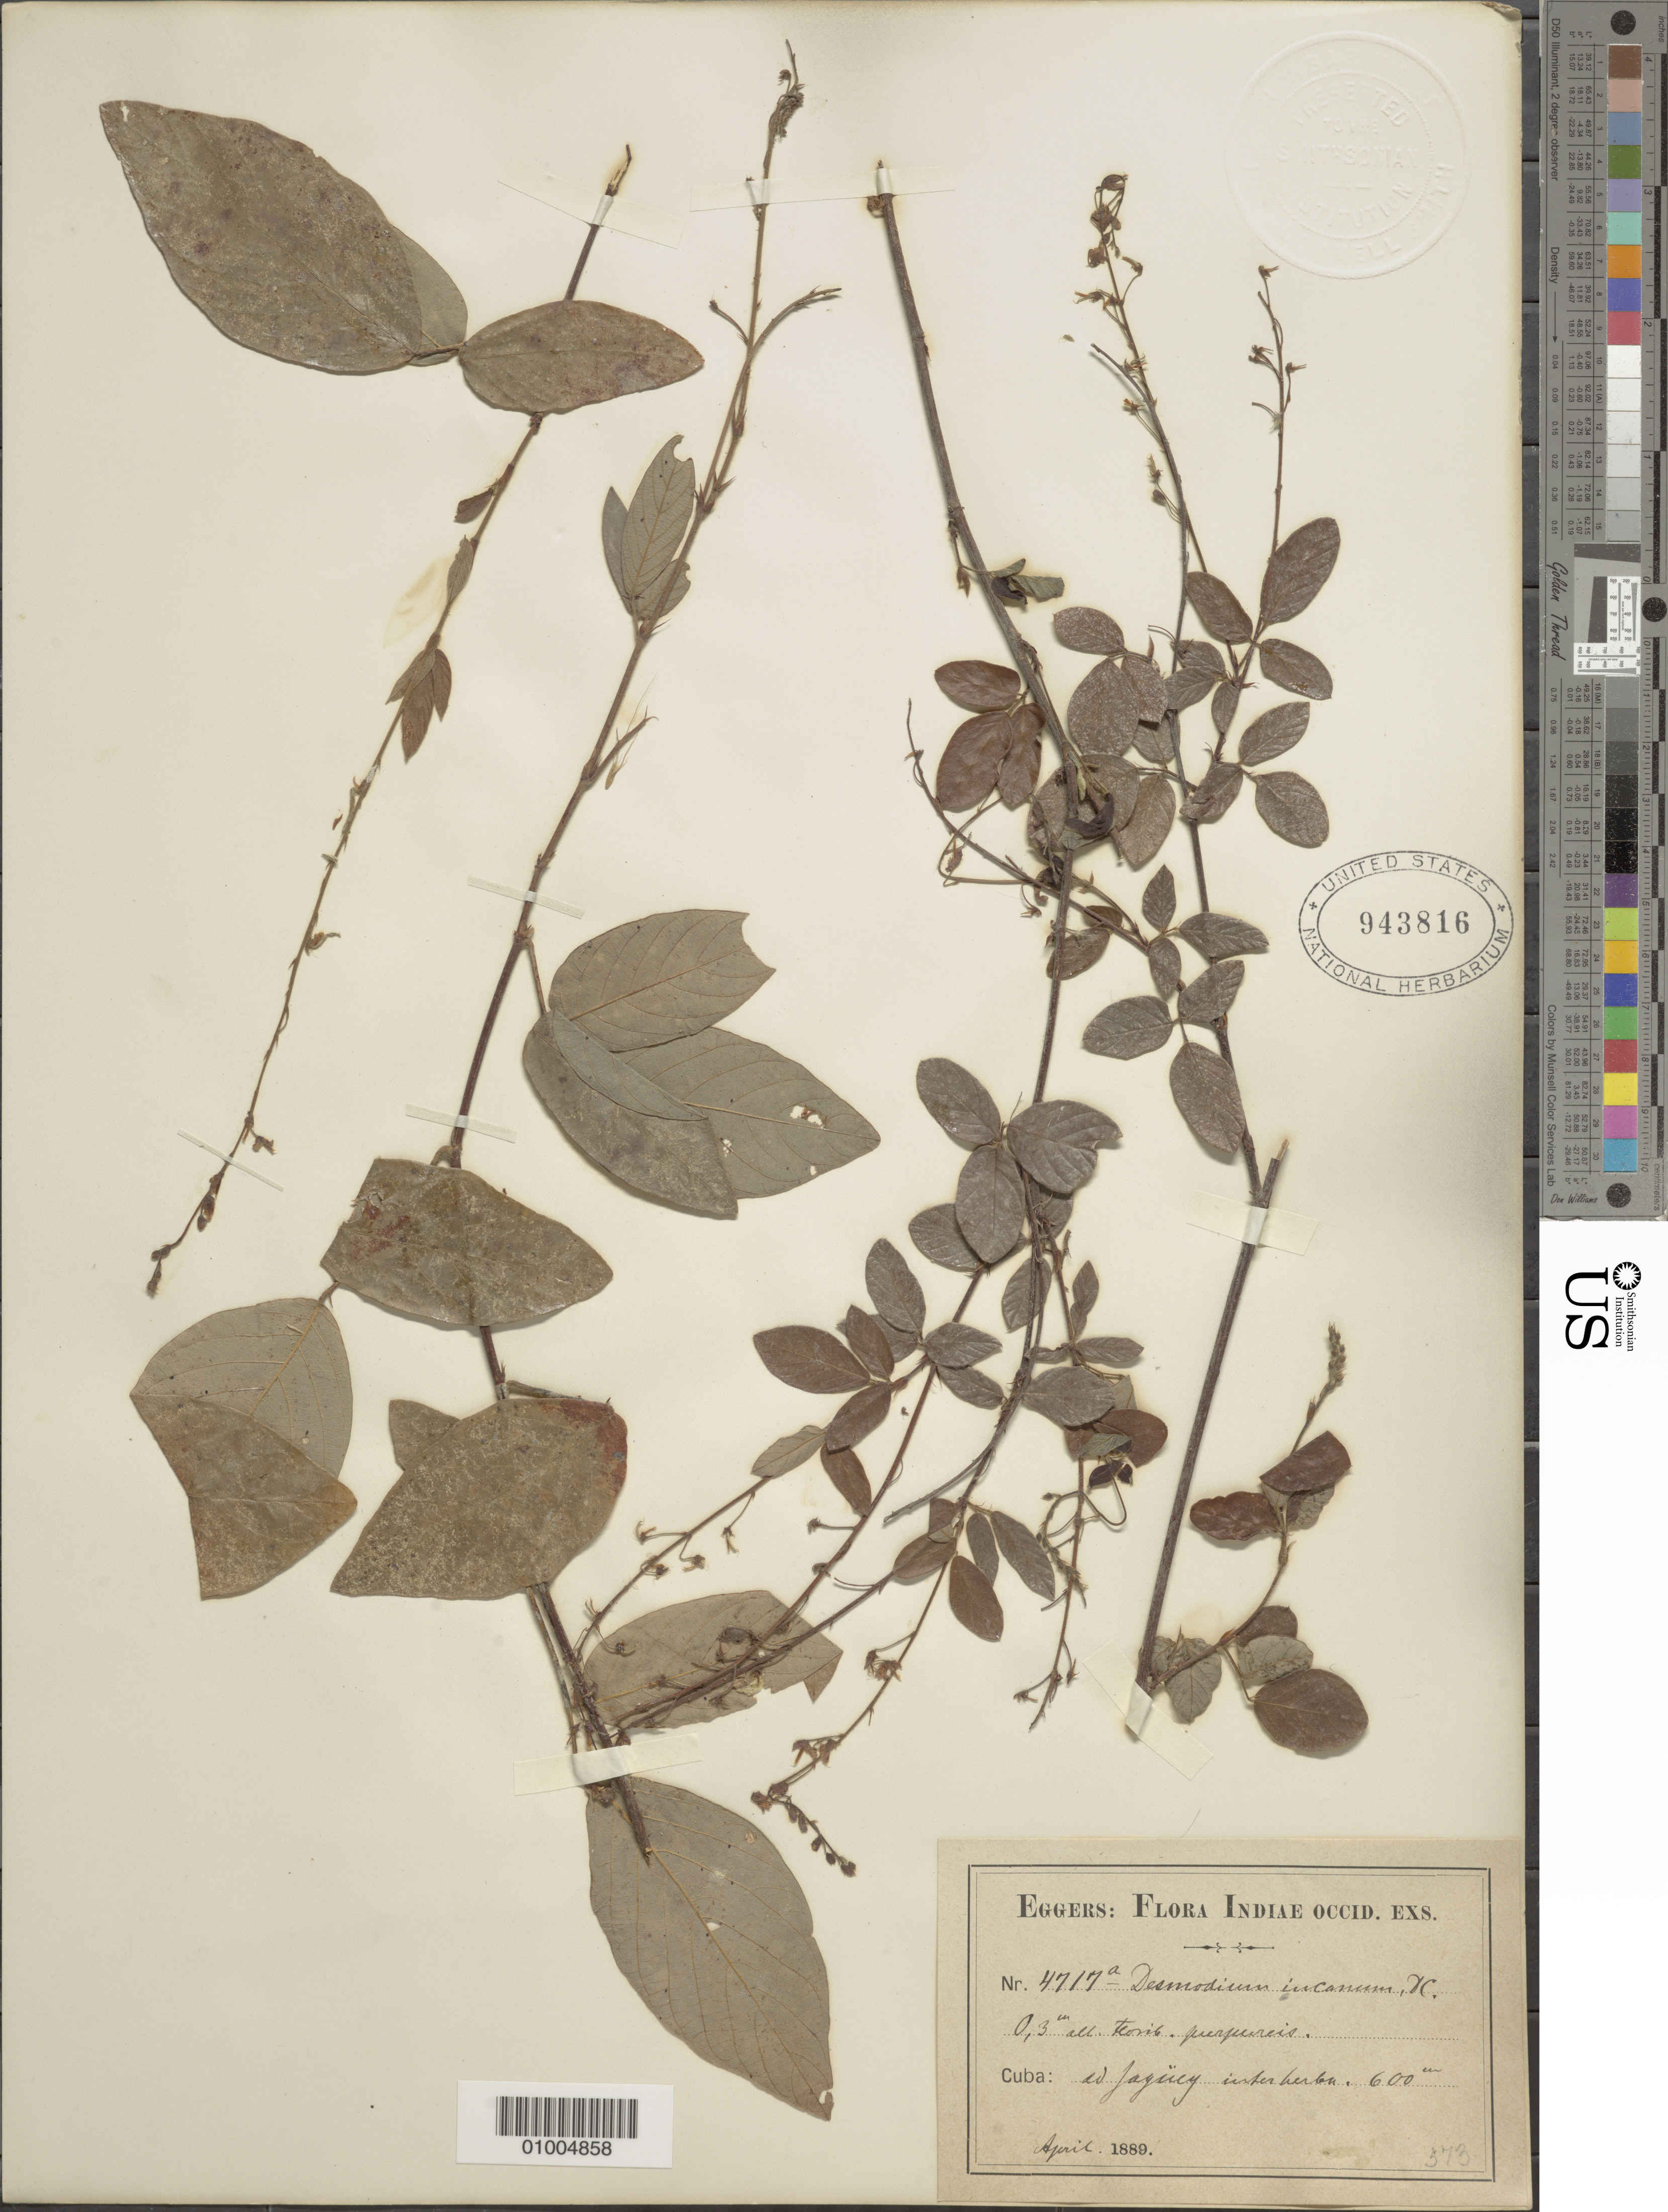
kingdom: Plantae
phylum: Tracheophyta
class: Magnoliopsida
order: Fabales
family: Fabaceae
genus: Desmodium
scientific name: Desmodium incanum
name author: (Sw.) DC.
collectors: H. F. A. von Eggers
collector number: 4717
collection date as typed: Apr 1889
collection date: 1889-04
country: Cuba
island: Cuba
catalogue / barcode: US 943816